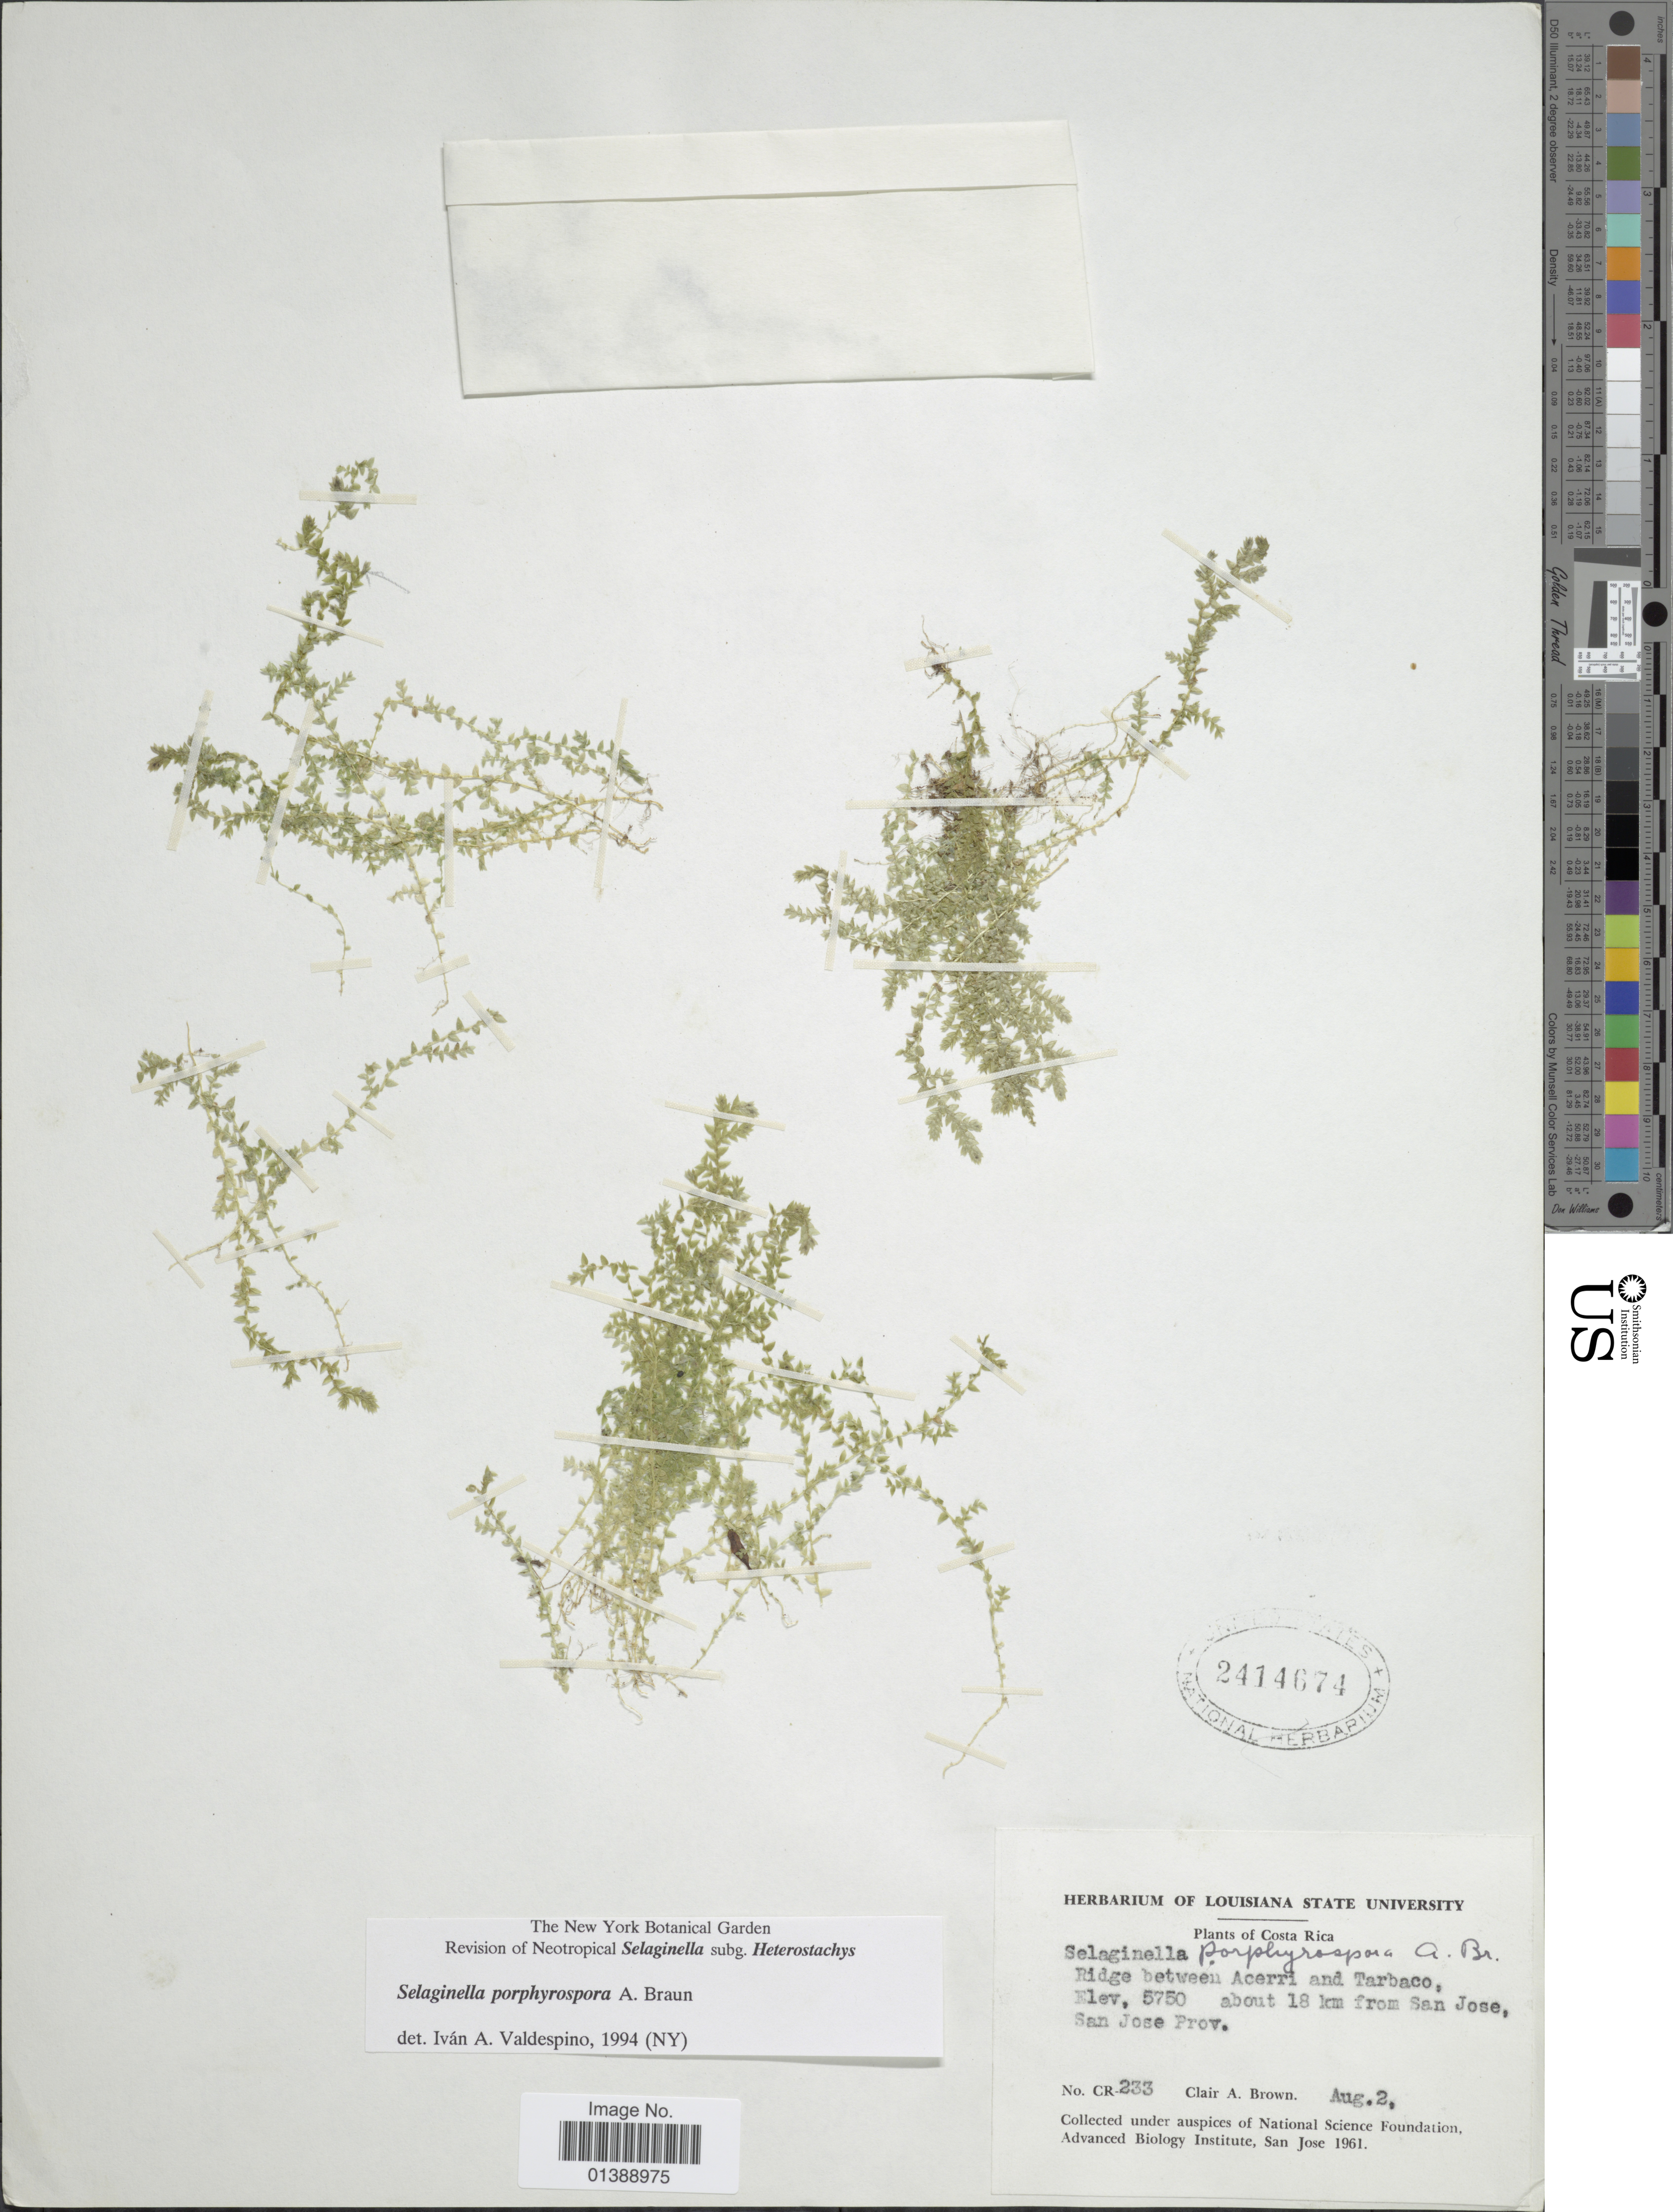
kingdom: Plantae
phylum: Tracheophyta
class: Lycopodiopsida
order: Selaginellales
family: Selaginellaceae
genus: Selaginella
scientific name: Selaginella porphyrospora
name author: A. Braun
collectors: C. A. Brown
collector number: CR-233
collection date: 1961-08-02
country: Costa Rica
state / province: San José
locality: Ridge between Acerri and Tarbaco, about 18 km from San Jose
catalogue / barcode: US 2414674